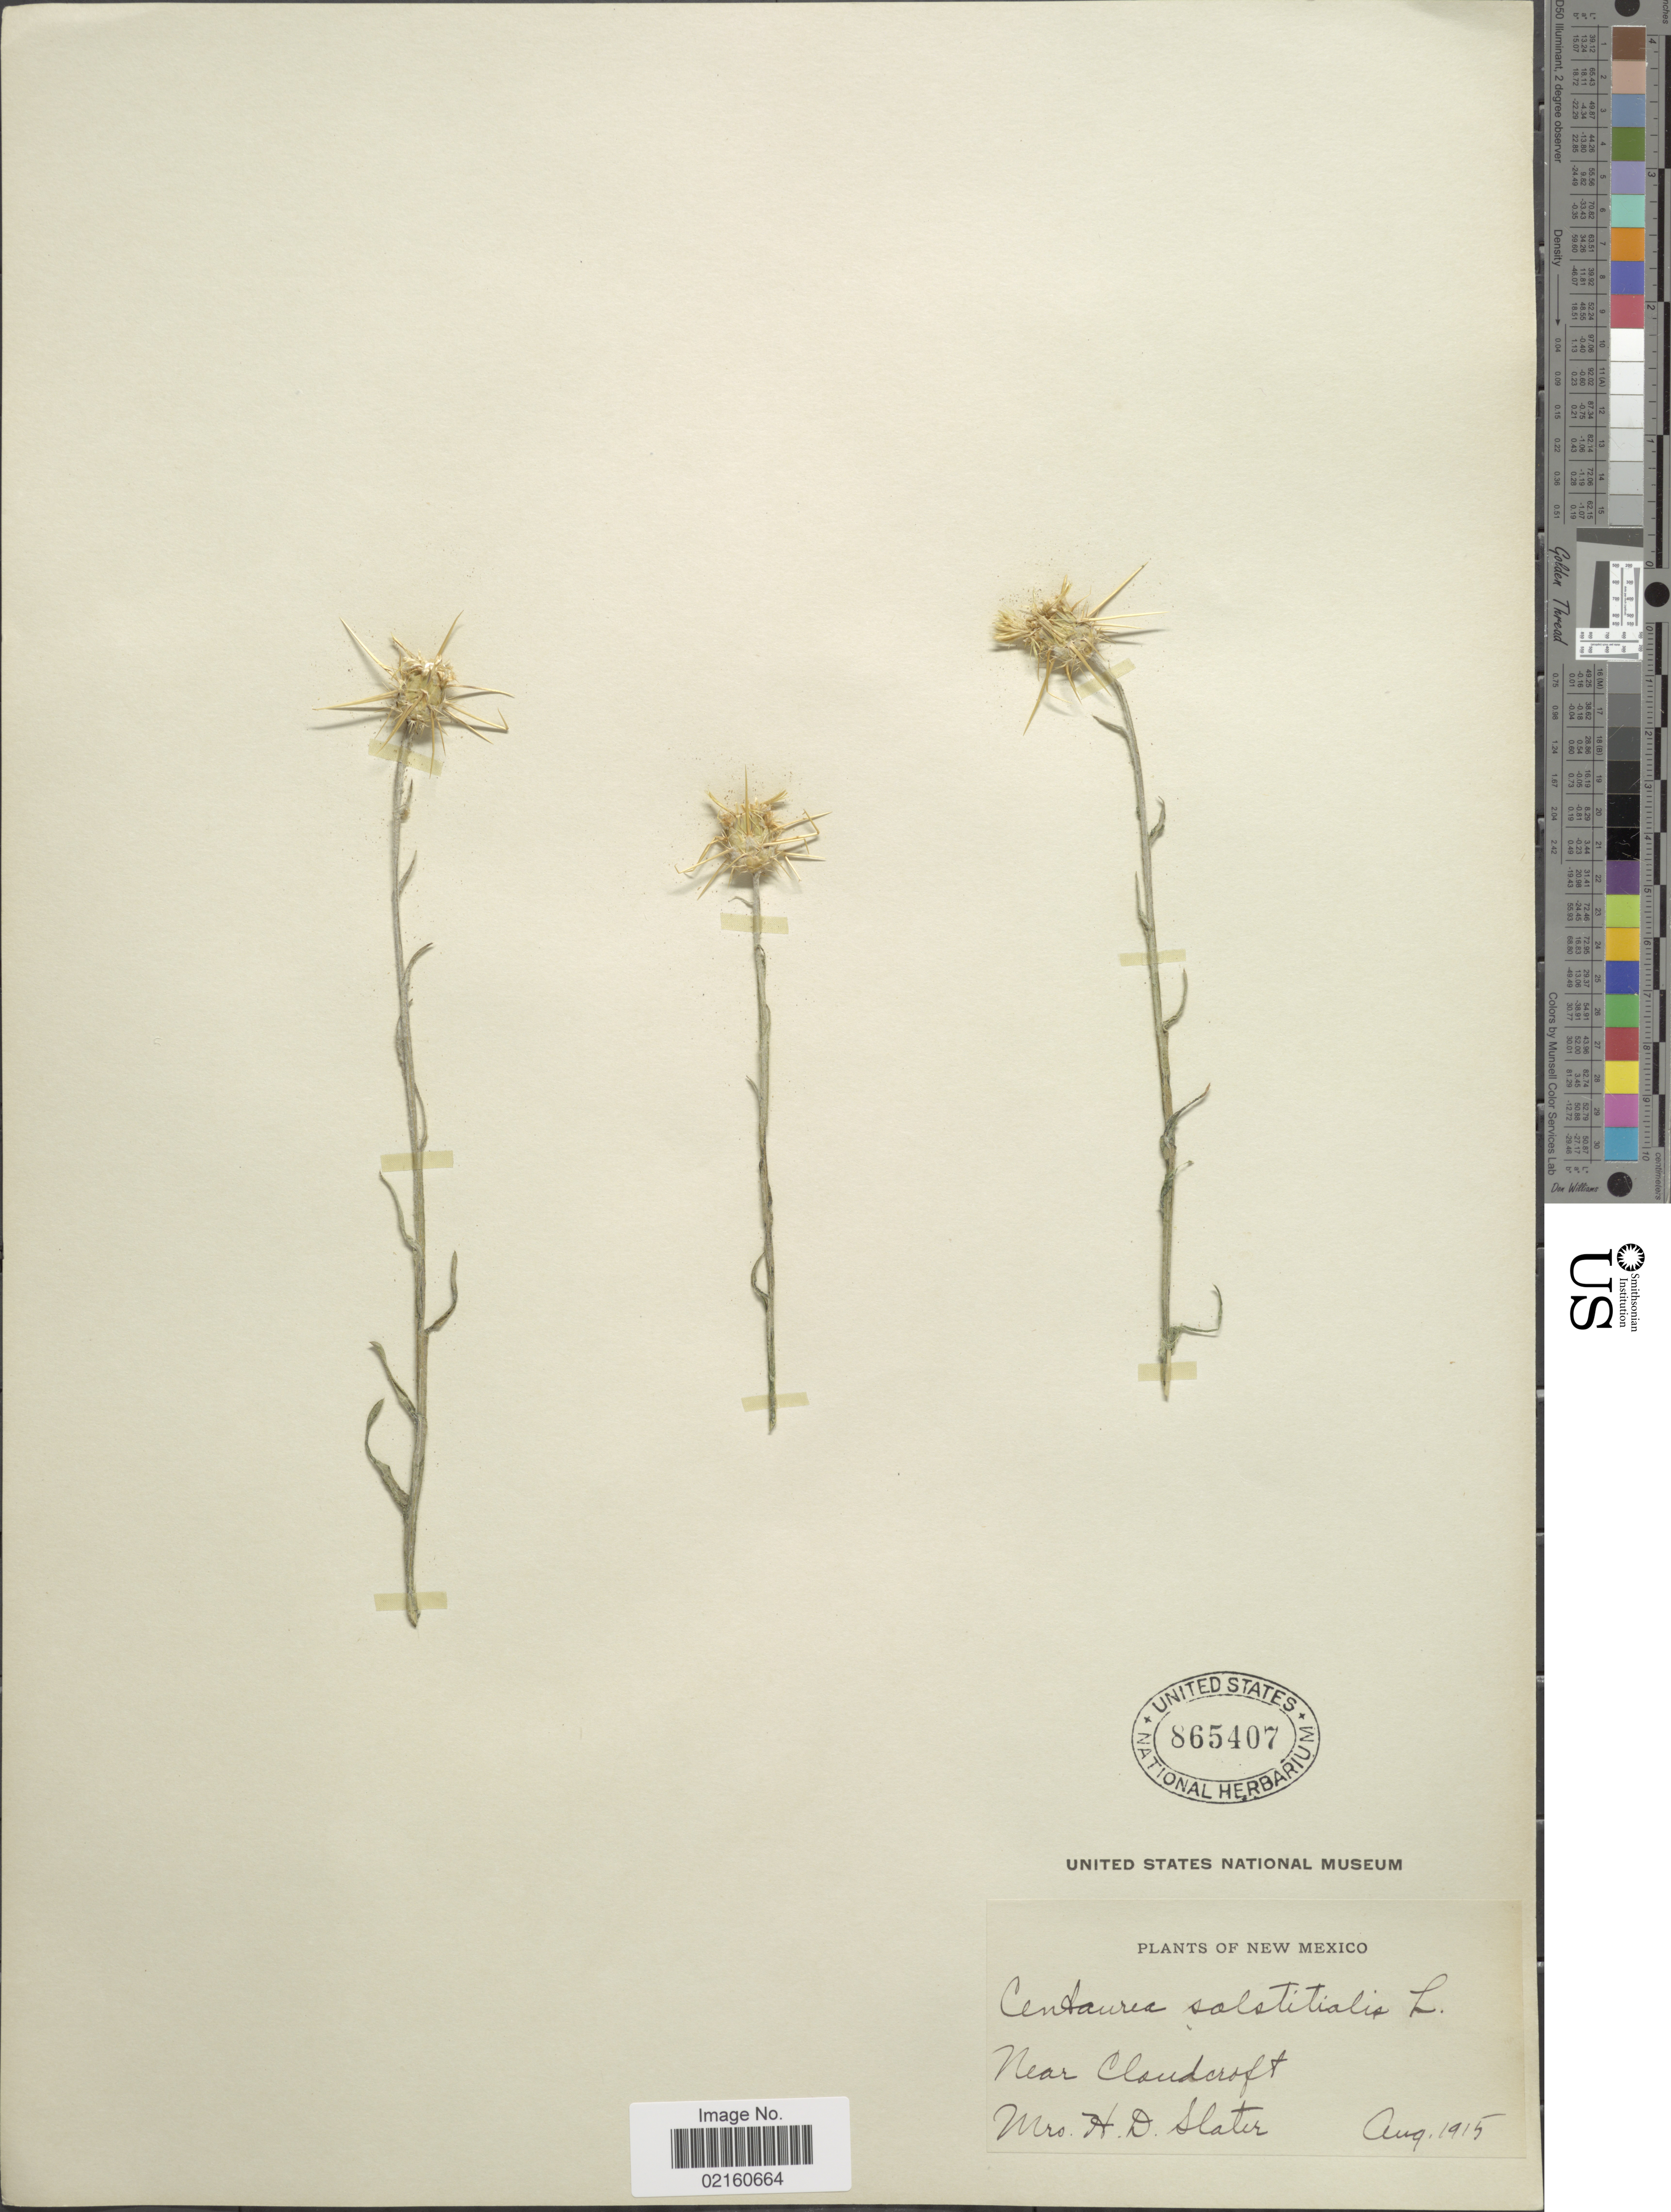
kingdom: Plantae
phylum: Tracheophyta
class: Magnoliopsida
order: Asterales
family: Asteraceae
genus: Centaurea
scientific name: Centaurea solstitialis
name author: L.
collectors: H. Slater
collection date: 1915-08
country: United States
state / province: New Mexico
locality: Near Cloudcroft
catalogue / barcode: US 865407